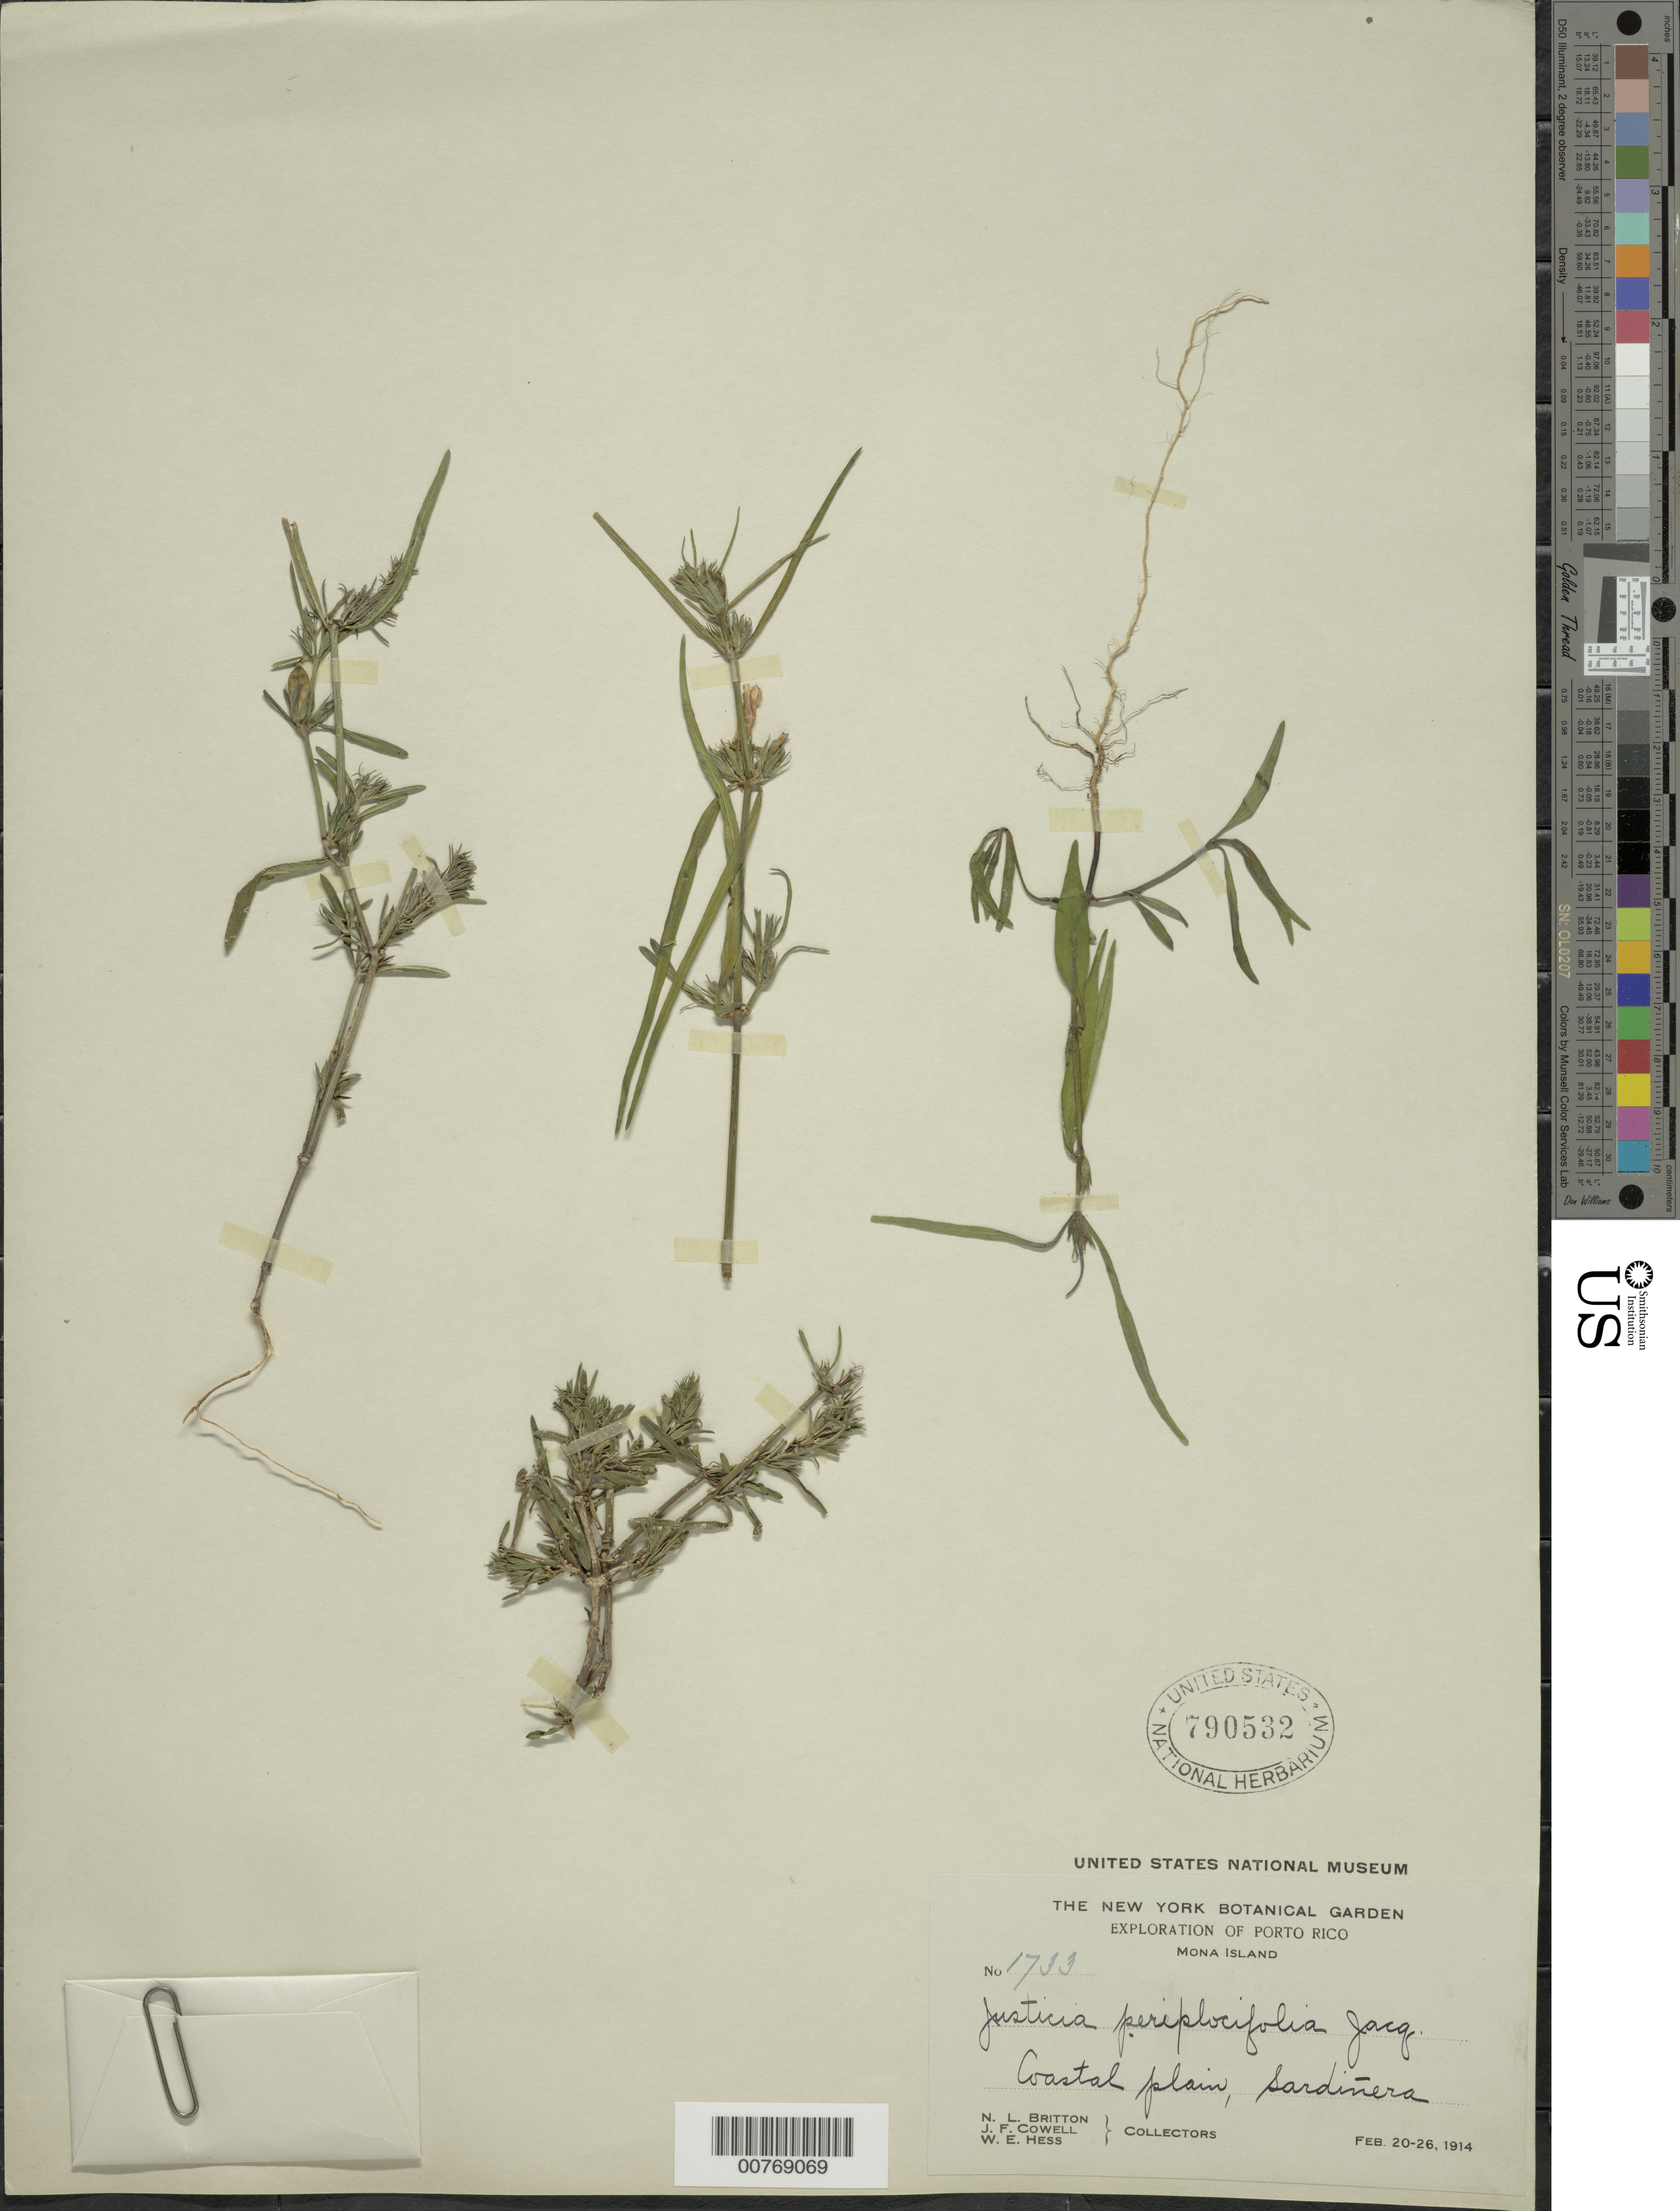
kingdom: Plantae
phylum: Tracheophyta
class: Magnoliopsida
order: Lamiales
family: Acanthaceae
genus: Justicia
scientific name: Justicia periplocifolia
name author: Jacq.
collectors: N. Britton, J. F. Cowell & W. Hess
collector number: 1733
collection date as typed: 20 Feb 1914 to 26 Feb 1914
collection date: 1914-02-20/1914-02-26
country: Puerto Rico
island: Mona I.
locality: Sardinera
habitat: Coastal plain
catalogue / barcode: US 790532